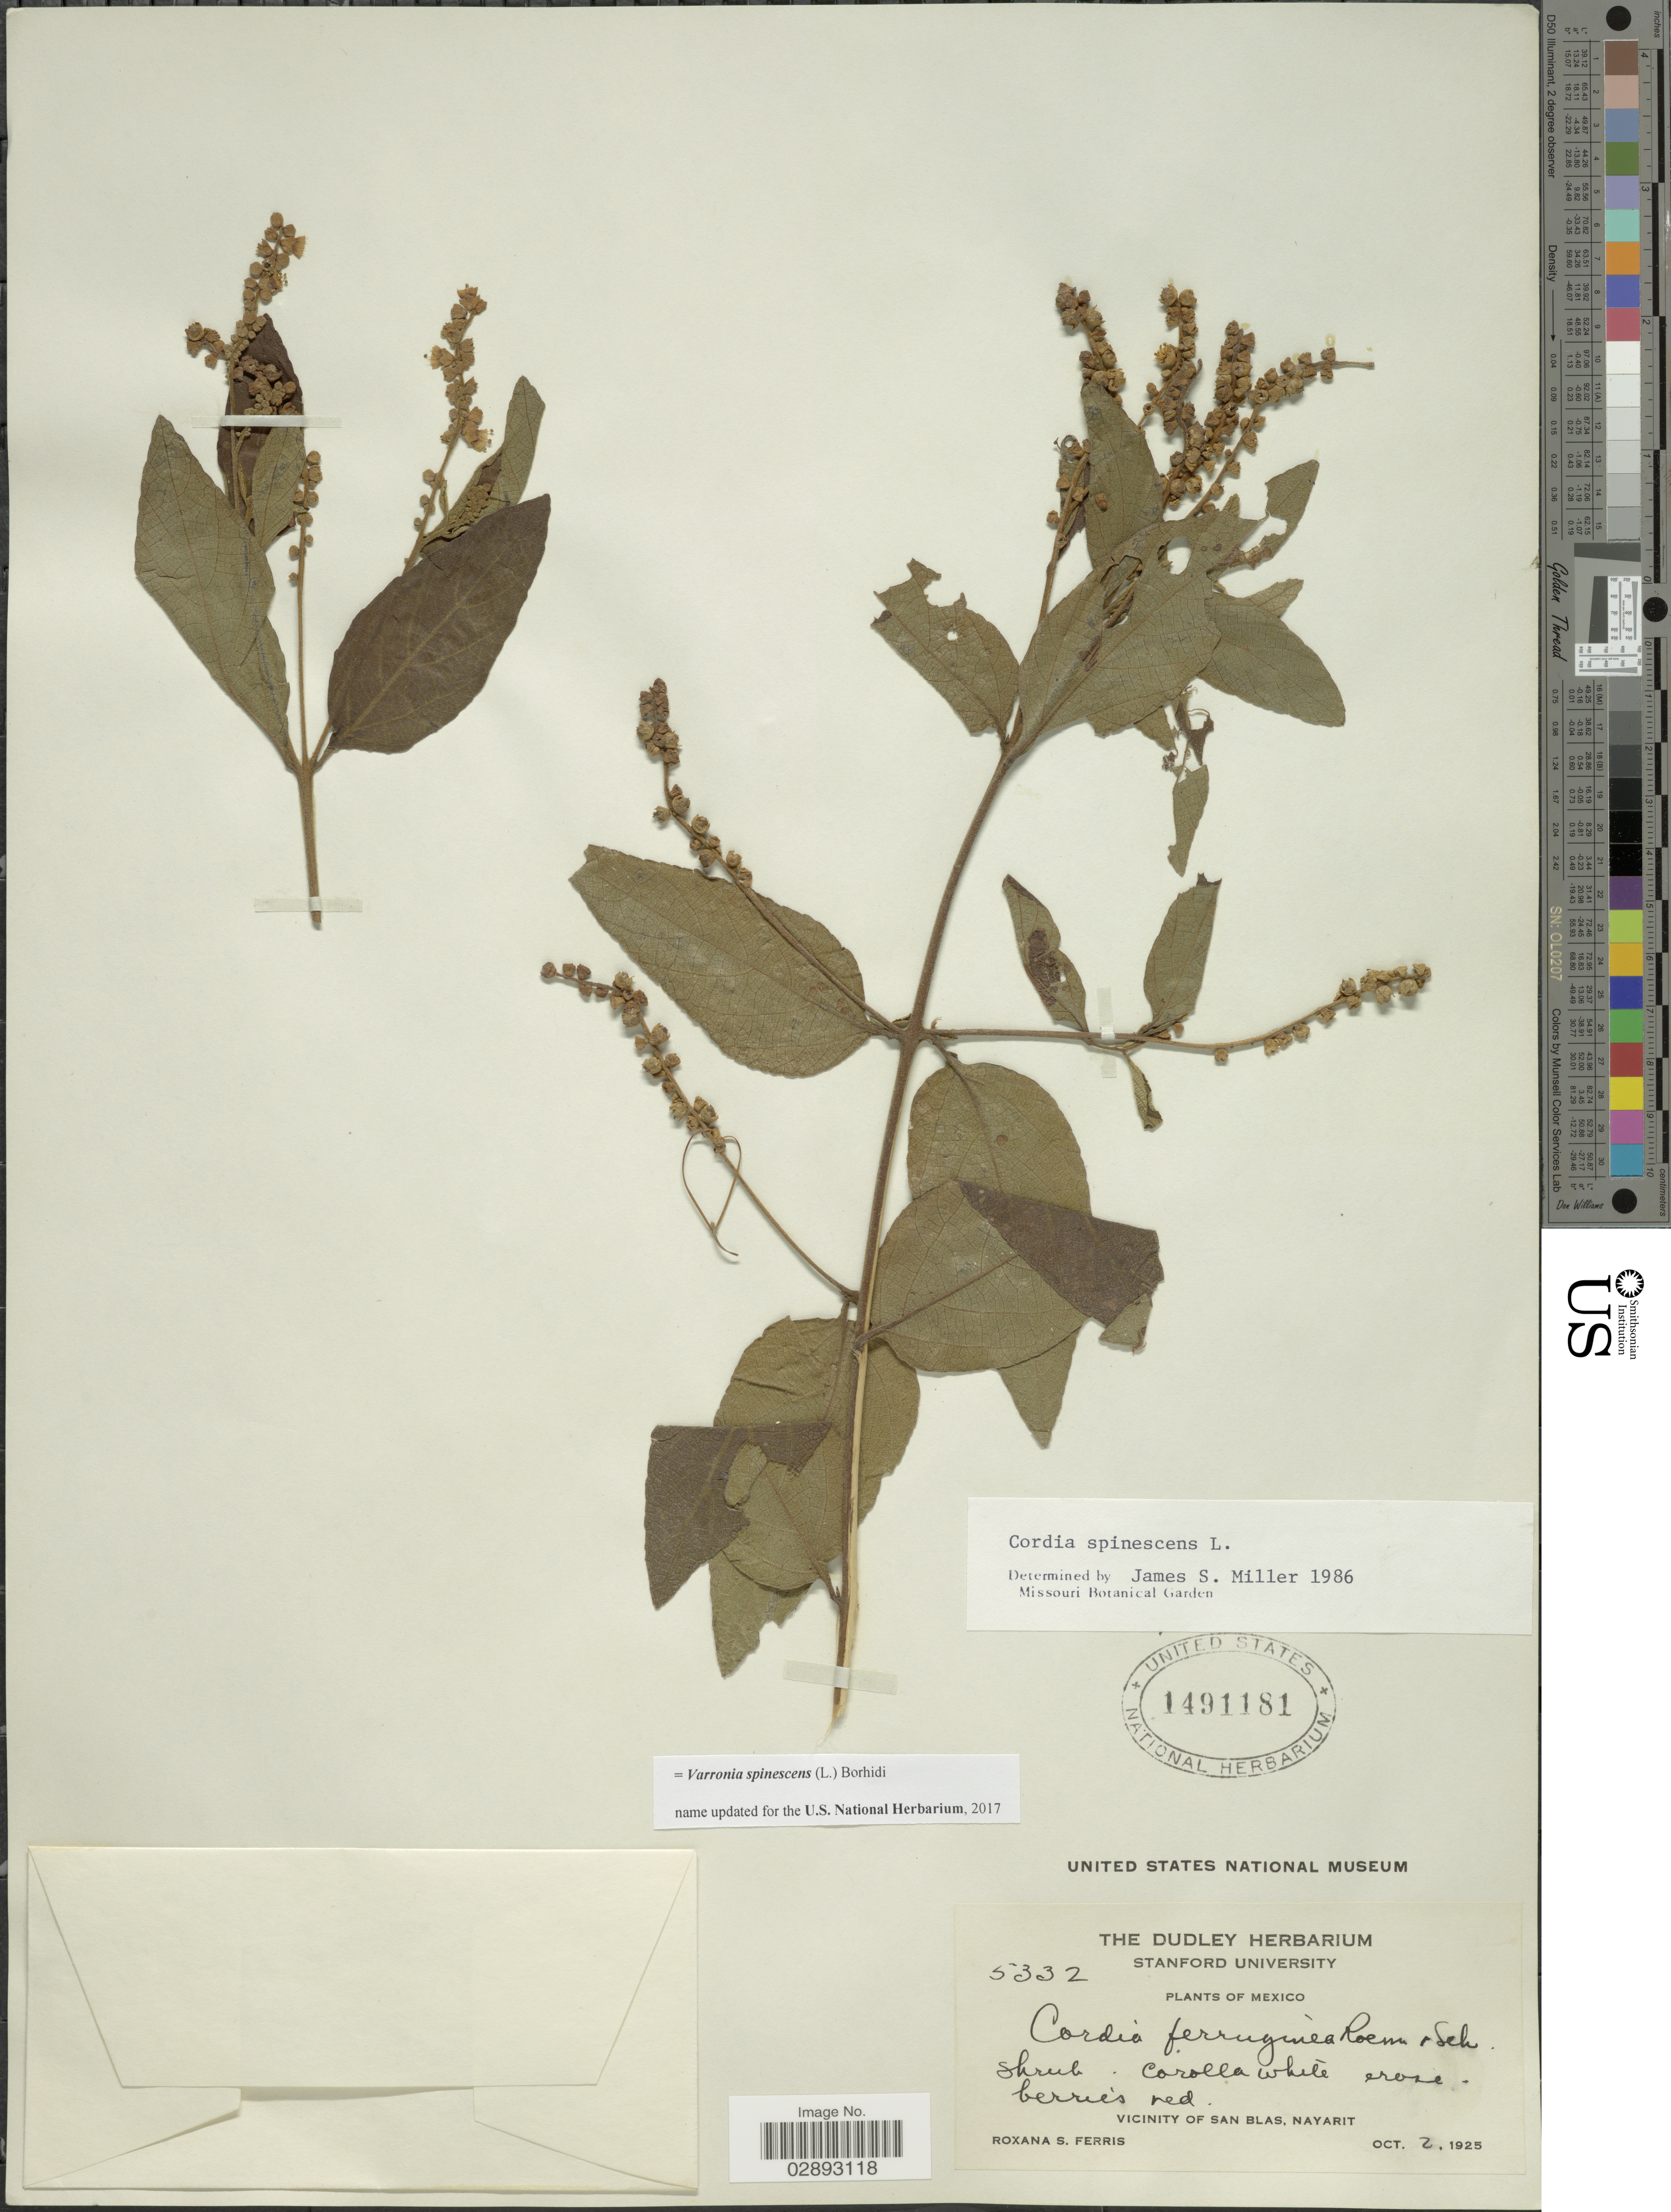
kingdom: Plantae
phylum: Tracheophyta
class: Magnoliopsida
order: Boraginales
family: Cordiaceae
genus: Varronia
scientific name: Varronia spinescens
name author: (L.) Borhidi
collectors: R. S. Ferris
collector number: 5332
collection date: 1925-10-02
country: Mexico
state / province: Nayarit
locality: Vicinity of San Blas.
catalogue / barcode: US 1491181